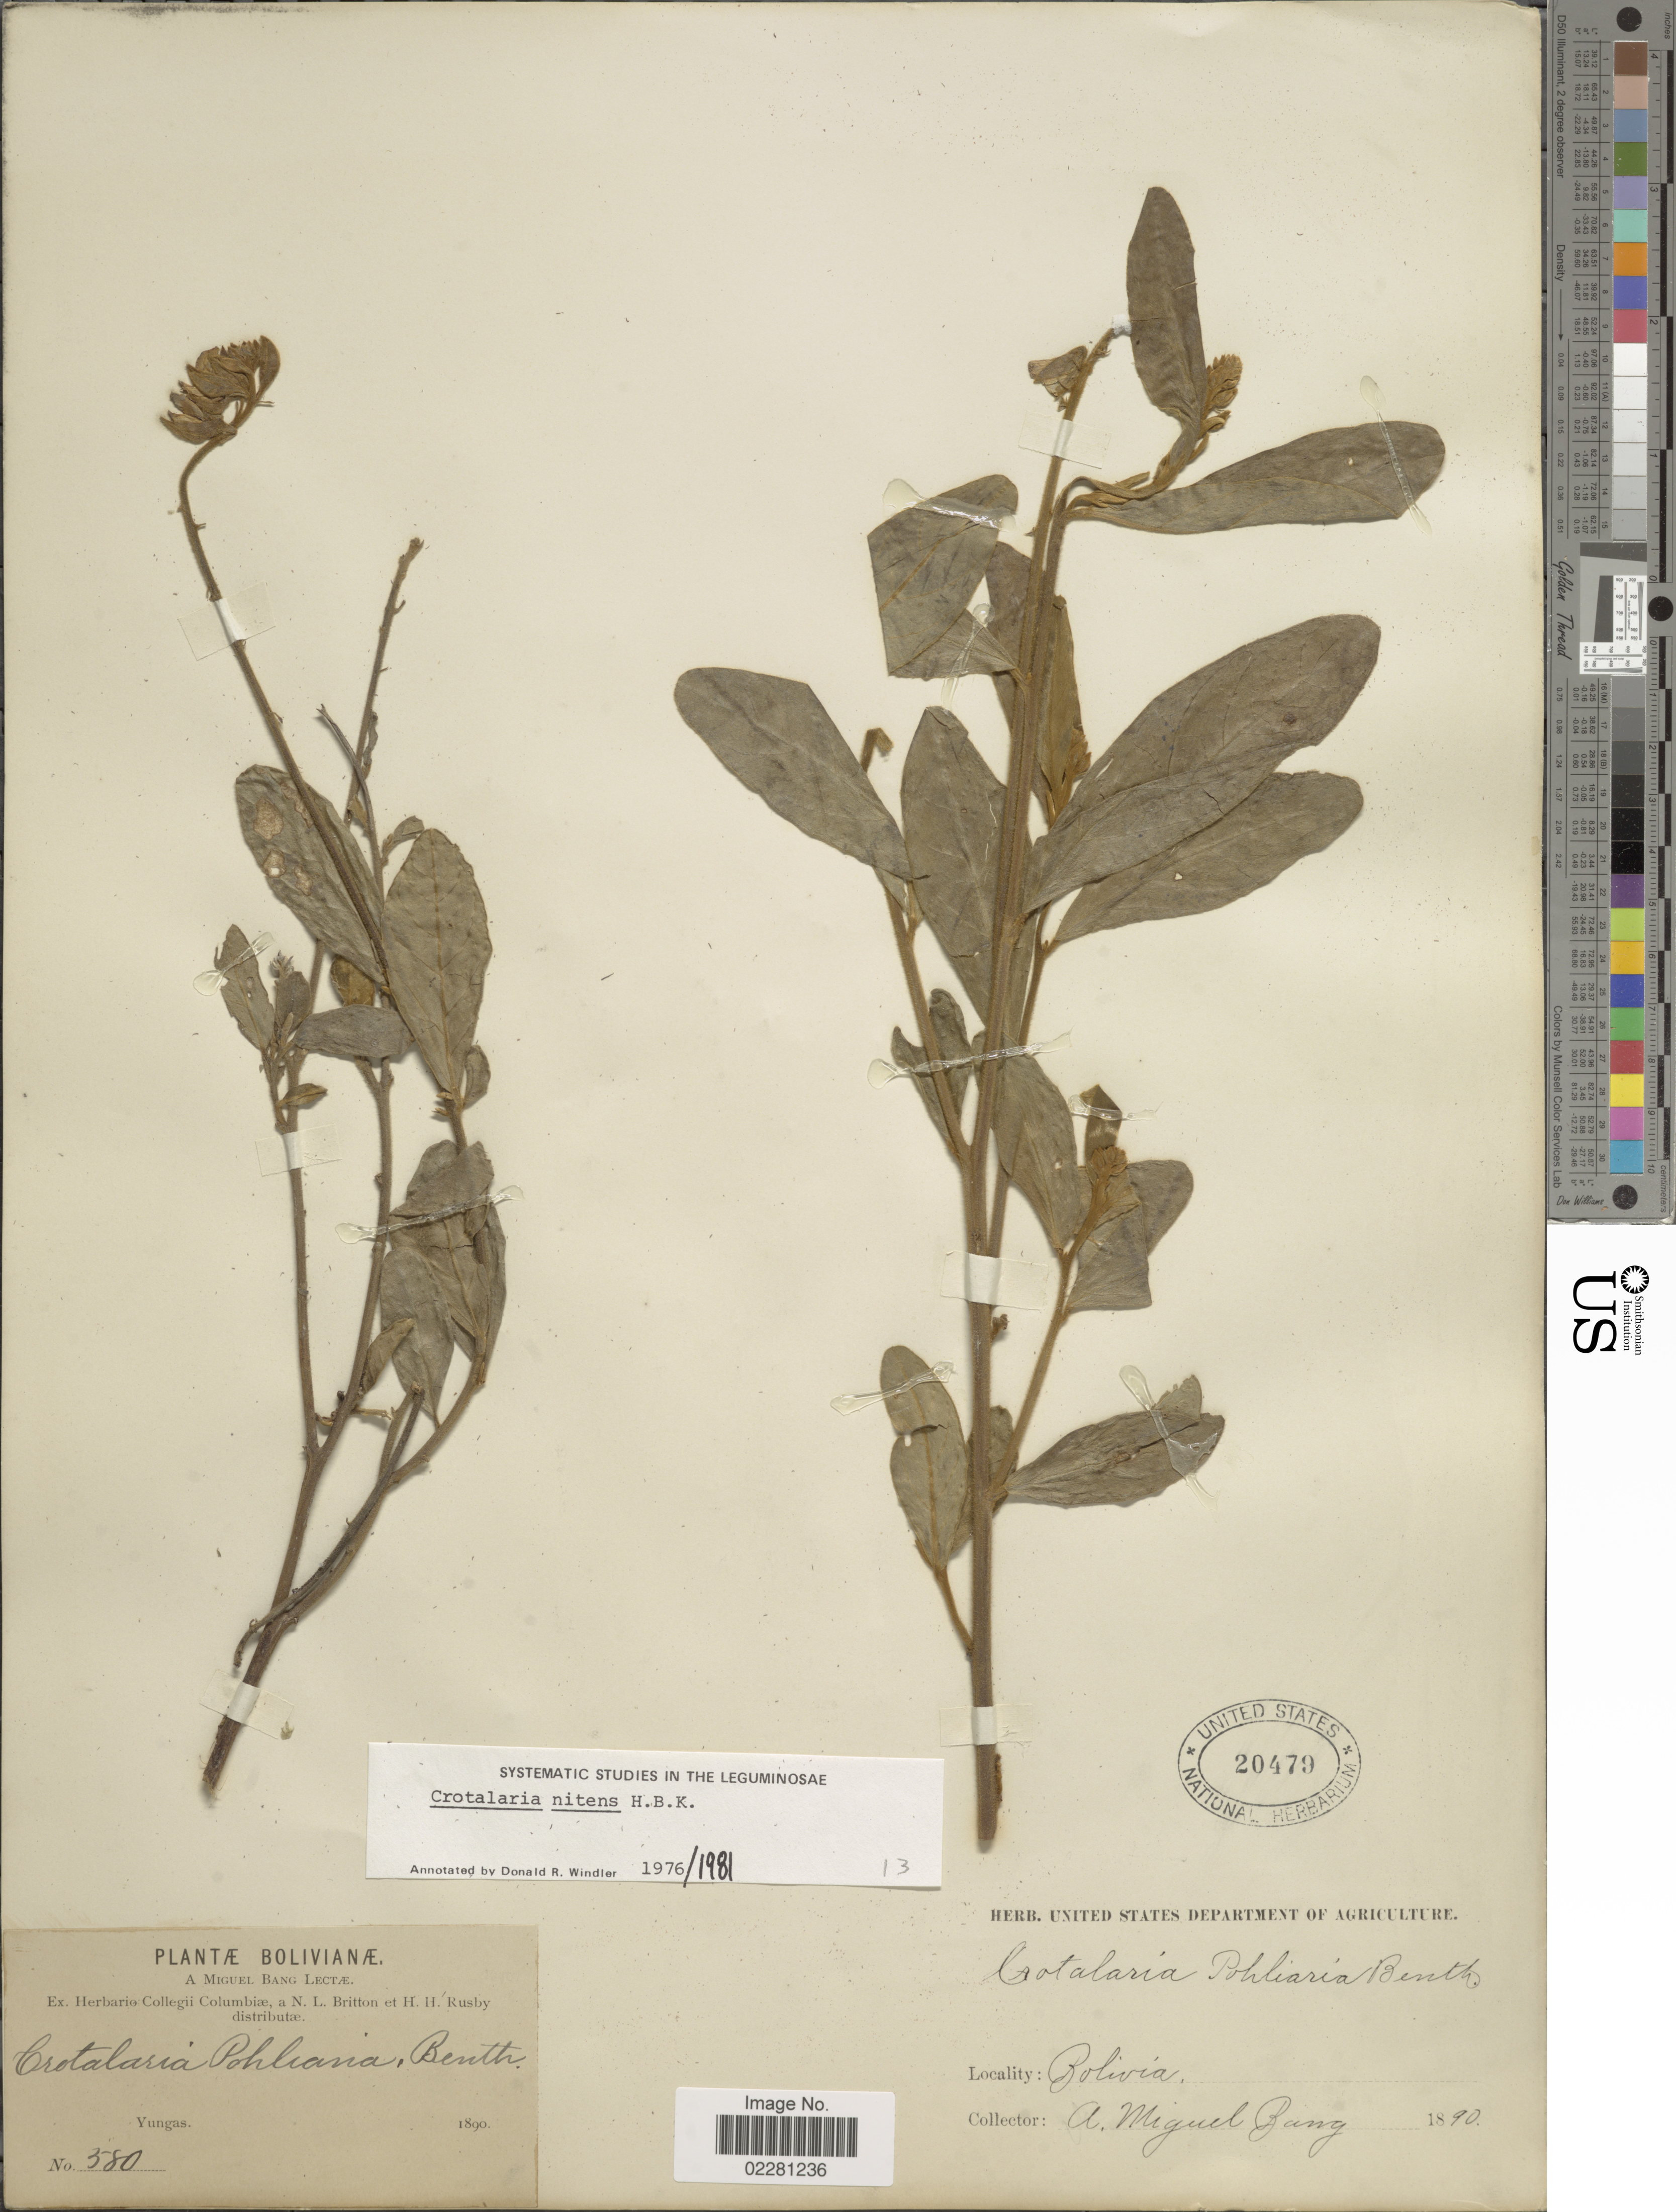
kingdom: Plantae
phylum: Tracheophyta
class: Magnoliopsida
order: Fabales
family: Fabaceae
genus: Crotalaria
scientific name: Crotalaria nitens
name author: Kunth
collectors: M. Bang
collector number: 580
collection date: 1890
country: Bolivia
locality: Yungas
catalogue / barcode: US 20479